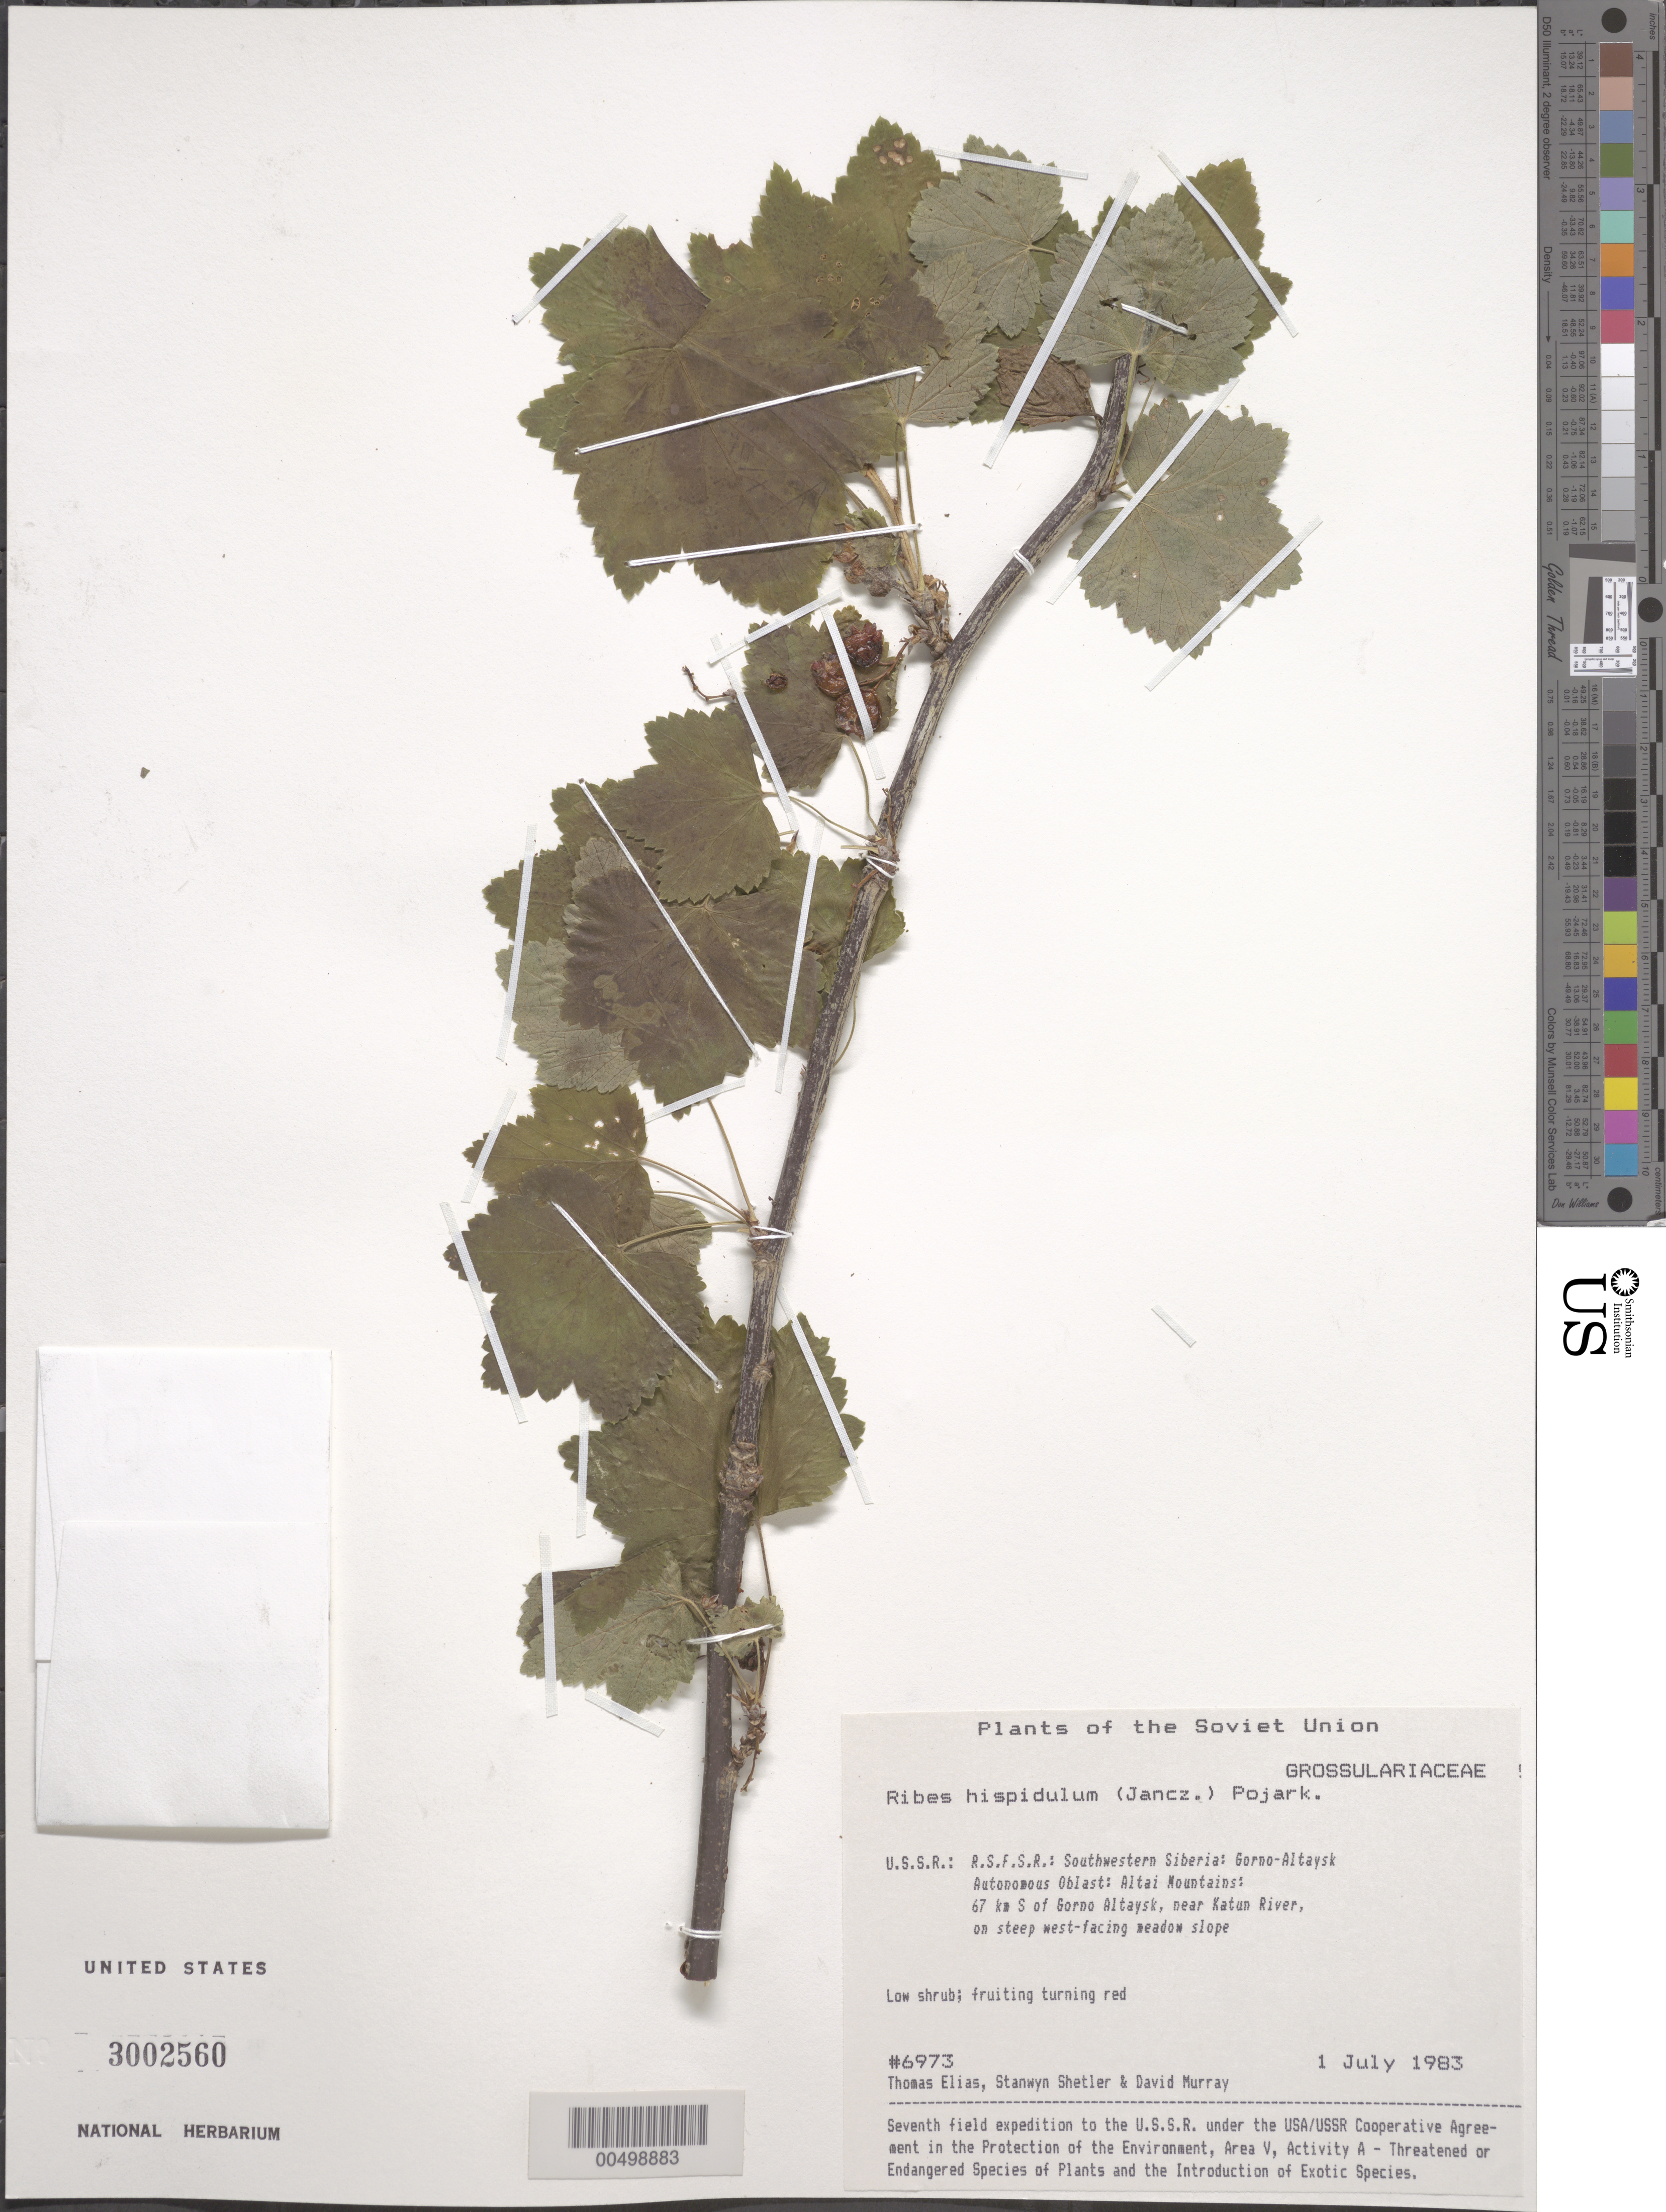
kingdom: Plantae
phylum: Tracheophyta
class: Magnoliopsida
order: Saxifragales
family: Grossulariaceae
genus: Ribes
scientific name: Ribes hispidulum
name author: (Jancz.) Pojark.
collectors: T. Elias, S. Shetler & D. F. Murray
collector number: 6973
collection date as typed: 01 Jul 1983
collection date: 1983-07-01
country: Russian Federation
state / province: Altai Republic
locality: Altai Mountains, 67 km S of Gorno-Altaysk near Katun River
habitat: on steep west-facing meadow slope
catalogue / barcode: US 3002560